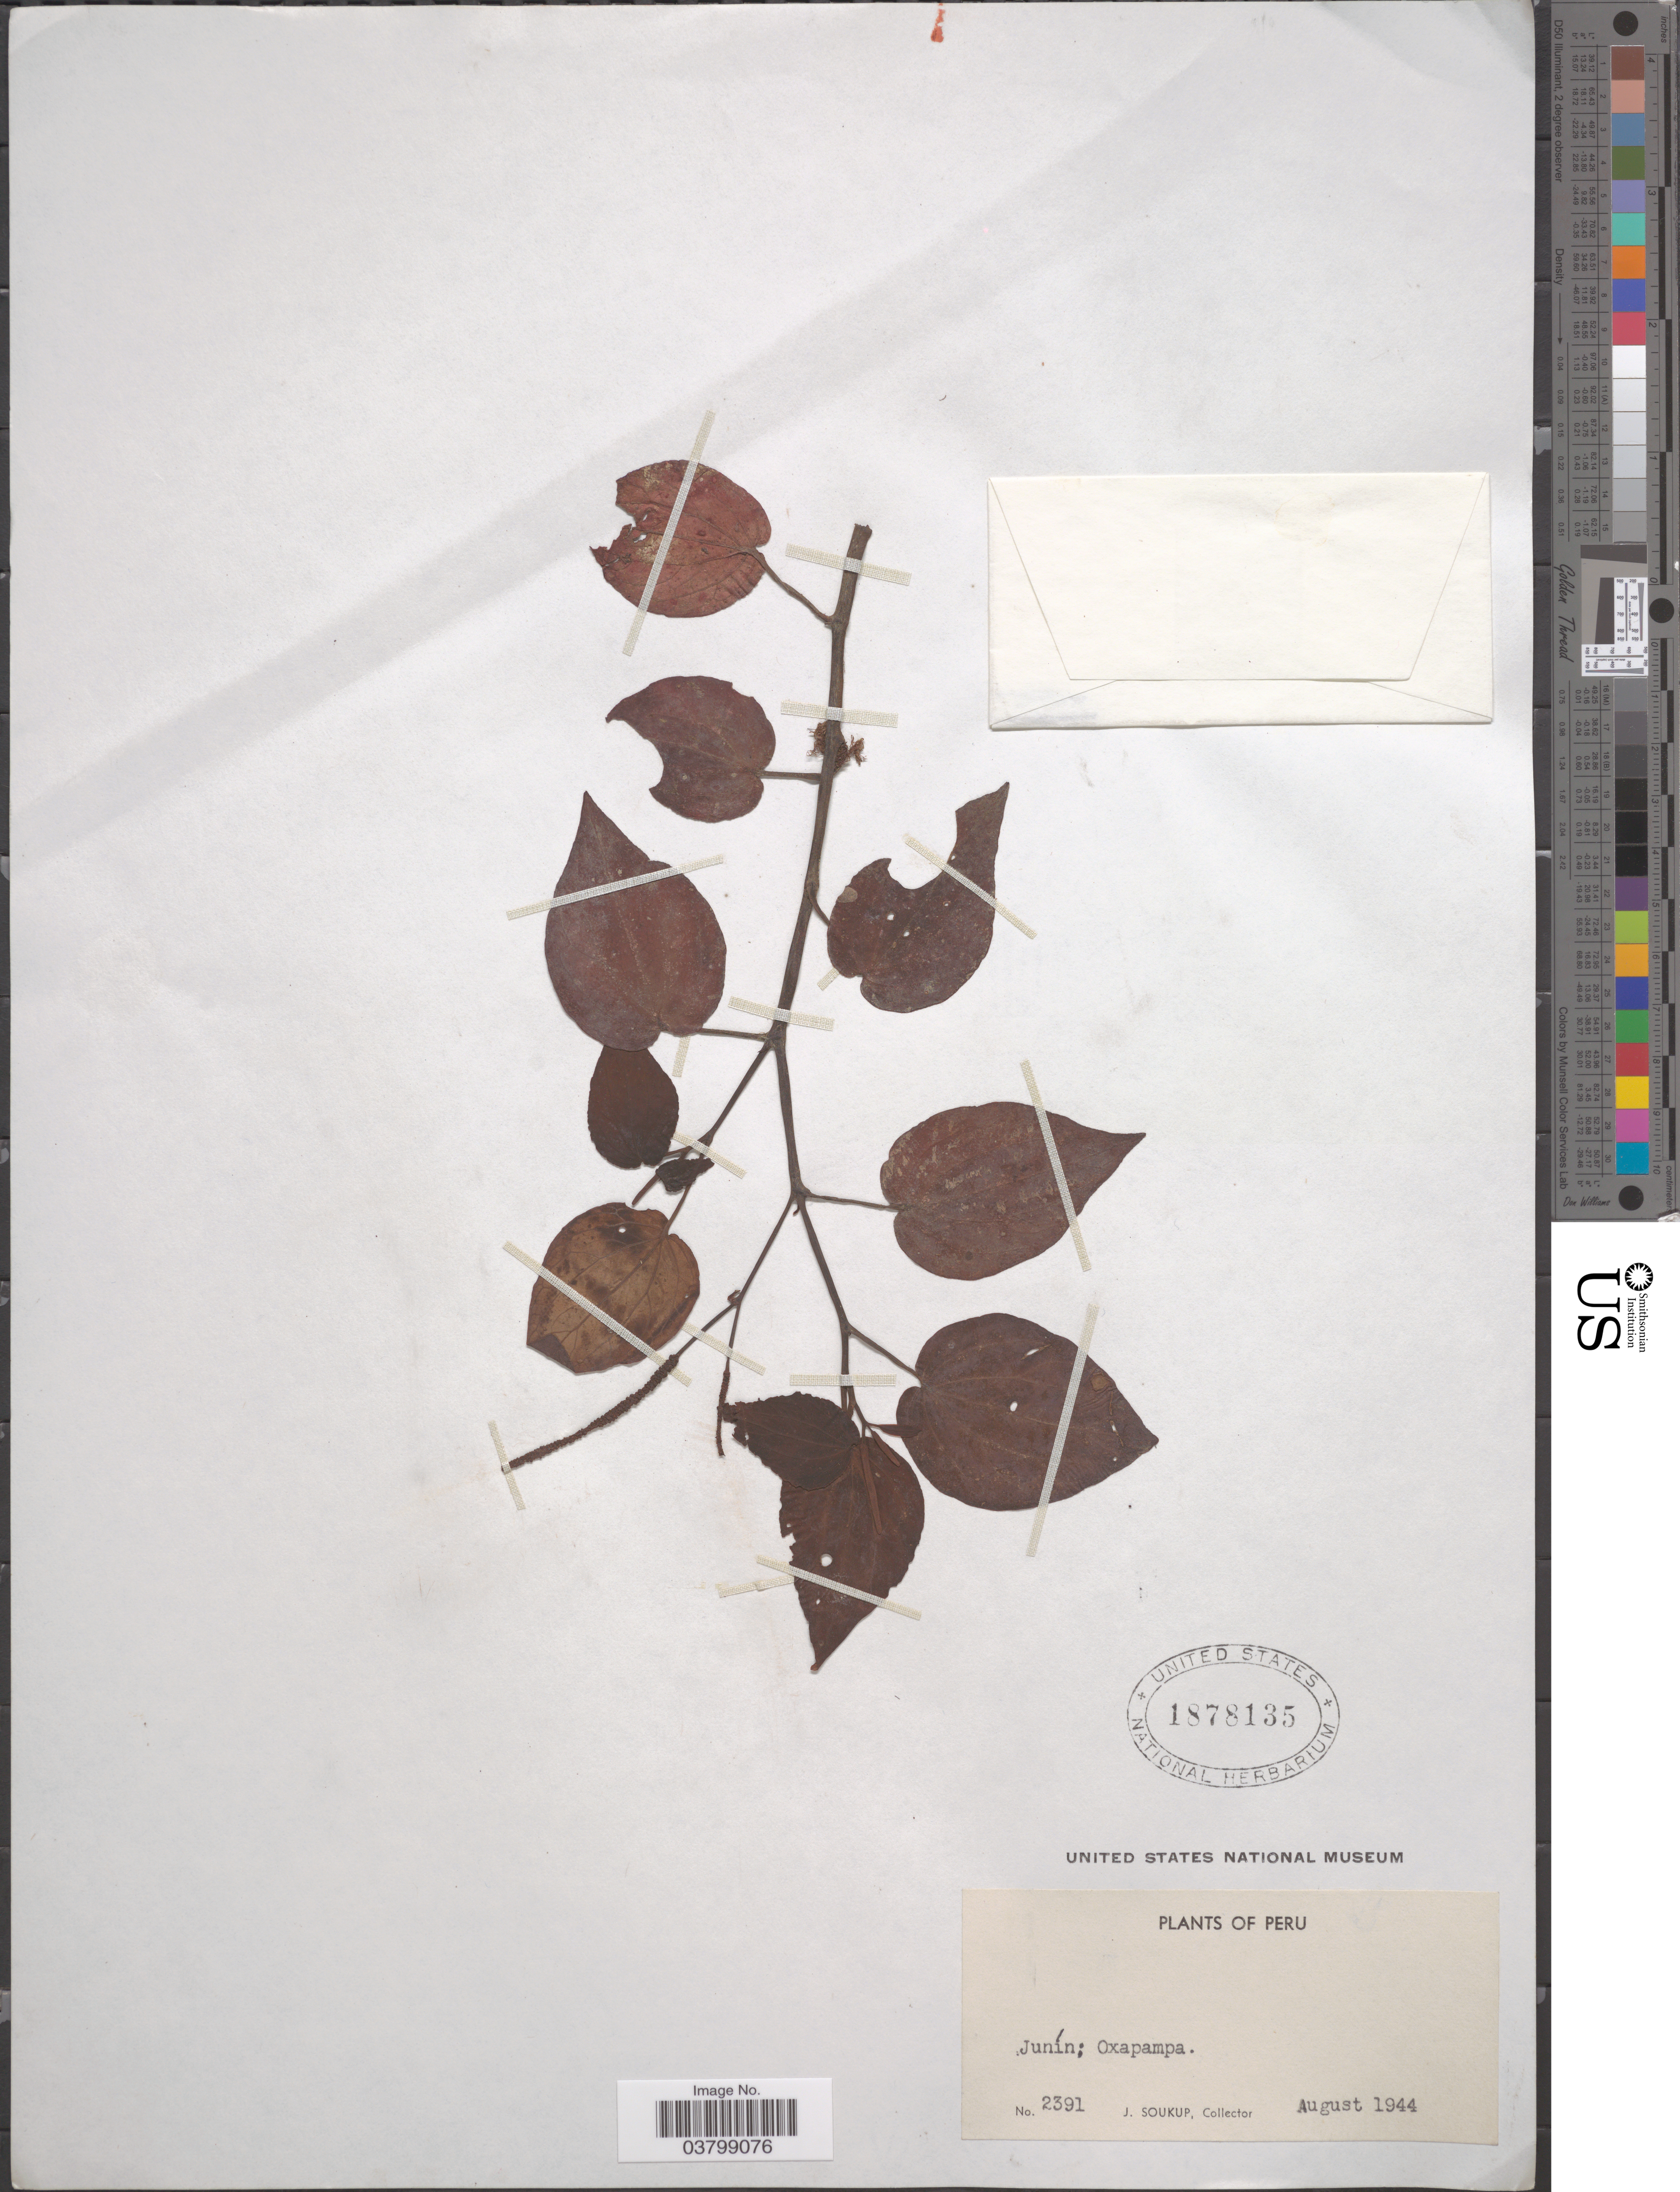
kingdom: Plantae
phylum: Tracheophyta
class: Magnoliopsida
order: Piperales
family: Piperaceae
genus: Peperomia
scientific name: Peperomia sp.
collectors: J. Soukup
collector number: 2391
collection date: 1944-08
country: Peru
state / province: Junín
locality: Oxapampa.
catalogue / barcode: US 1878135